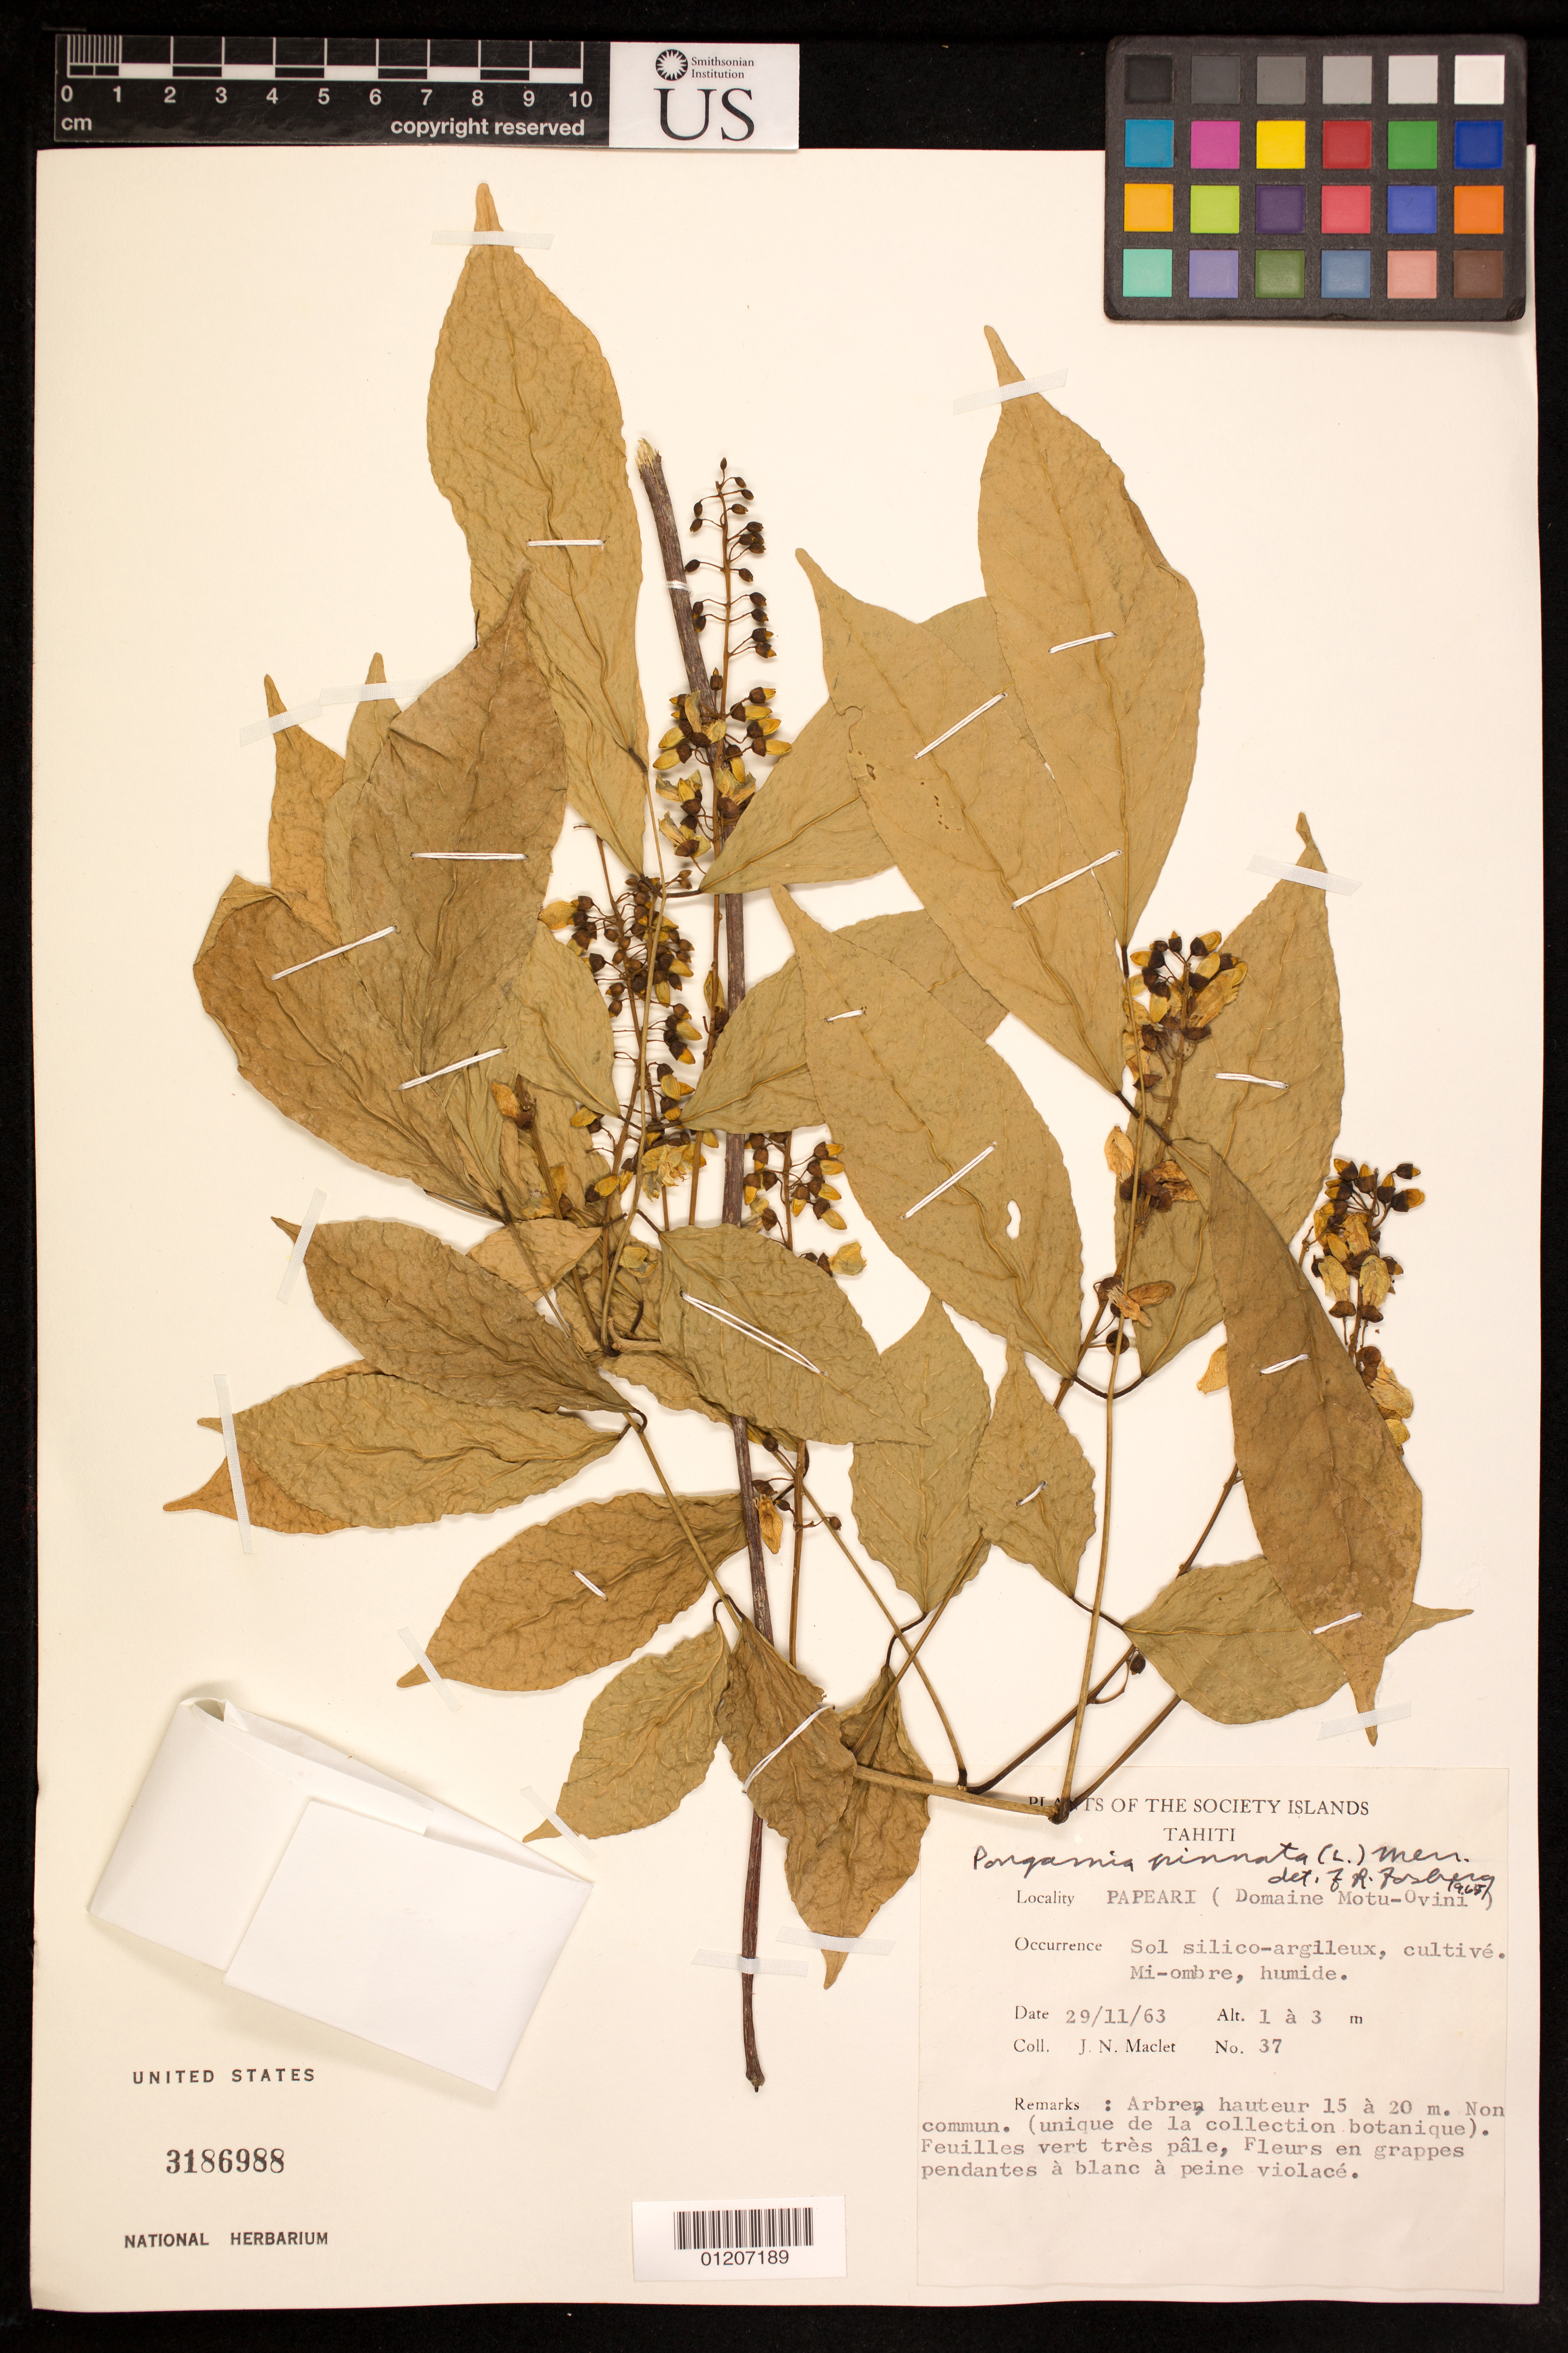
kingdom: Plantae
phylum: Tracheophyta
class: Magnoliopsida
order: Fabales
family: Fabaceae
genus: Millettia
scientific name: Millettia pinnata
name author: (L.) Panigrahi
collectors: J. Maclet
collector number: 37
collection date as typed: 29 Nov 1963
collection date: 1963-11-29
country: French Polynesia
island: Tahiti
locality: Papeari (Domaine Motu-Ovini) [Society Is.]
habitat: Mi-ombre, humide.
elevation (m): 1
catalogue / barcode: US 3186988